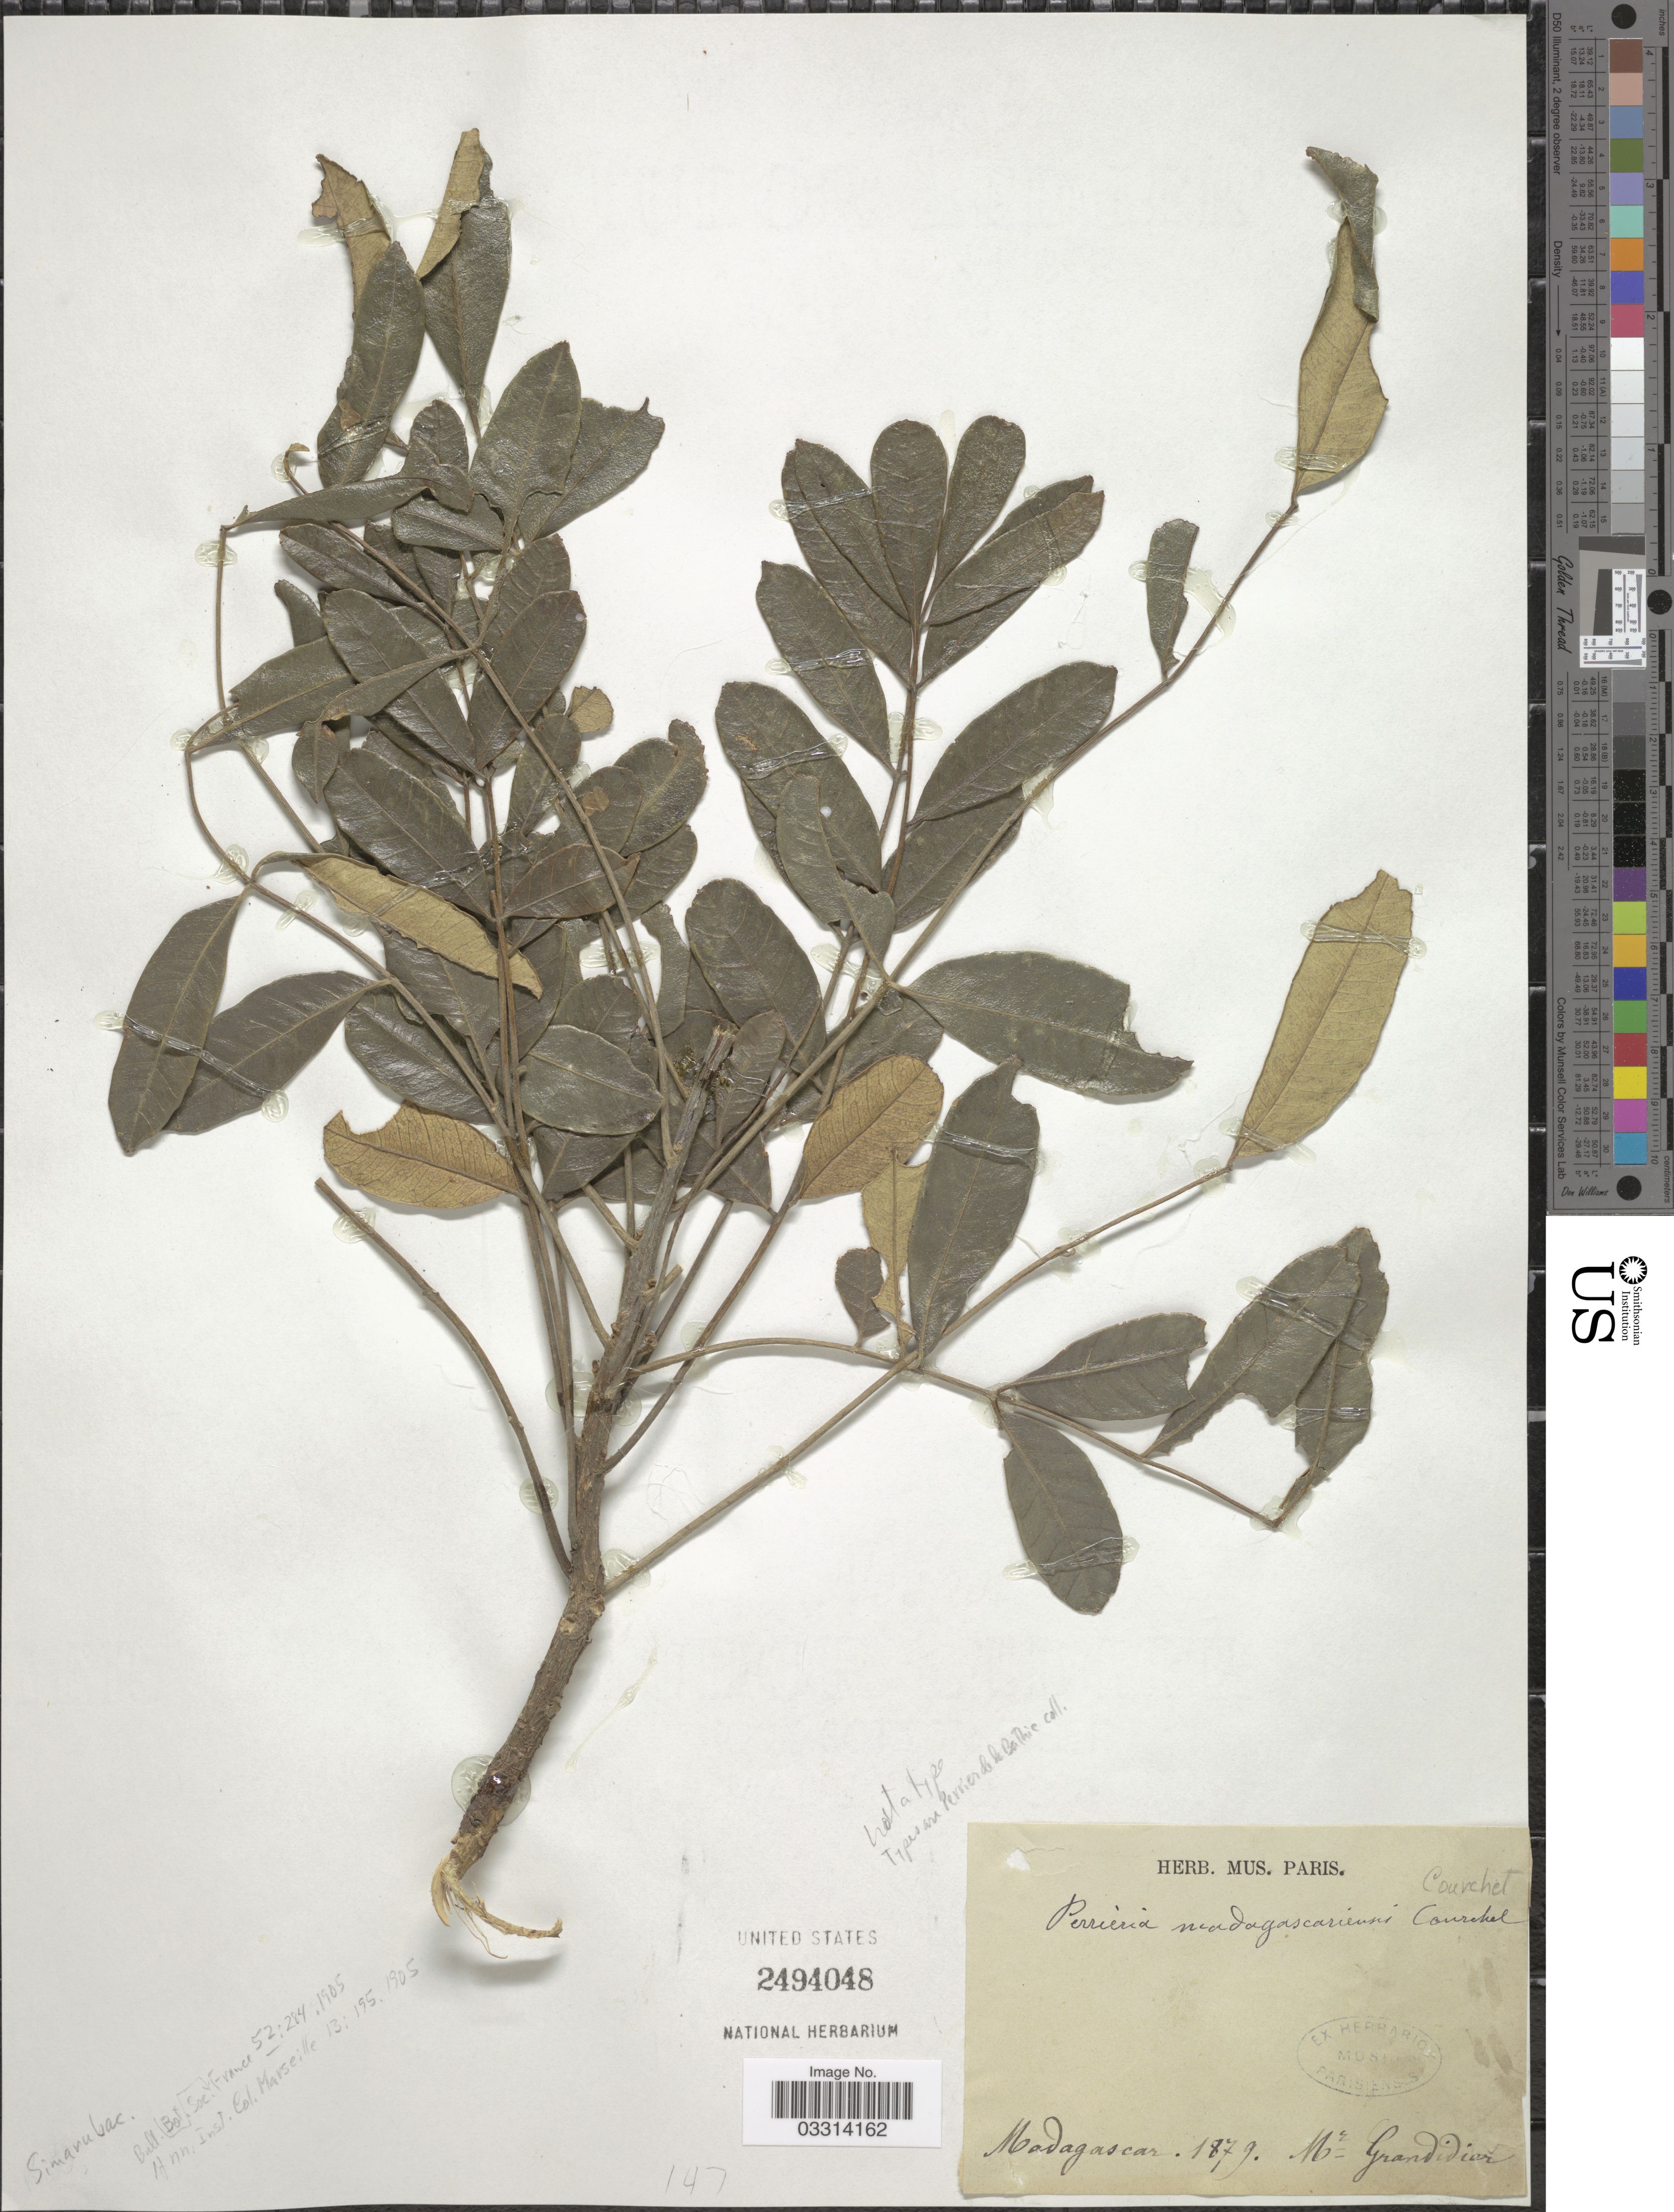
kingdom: Plantae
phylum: Tracheophyta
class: Magnoliopsida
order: Sapindales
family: Simaroubaceae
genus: Perriera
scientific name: Perriera madagascariensis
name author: Courchet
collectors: Mr. Grandidier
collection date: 1879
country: Madagascar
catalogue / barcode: US 2494048